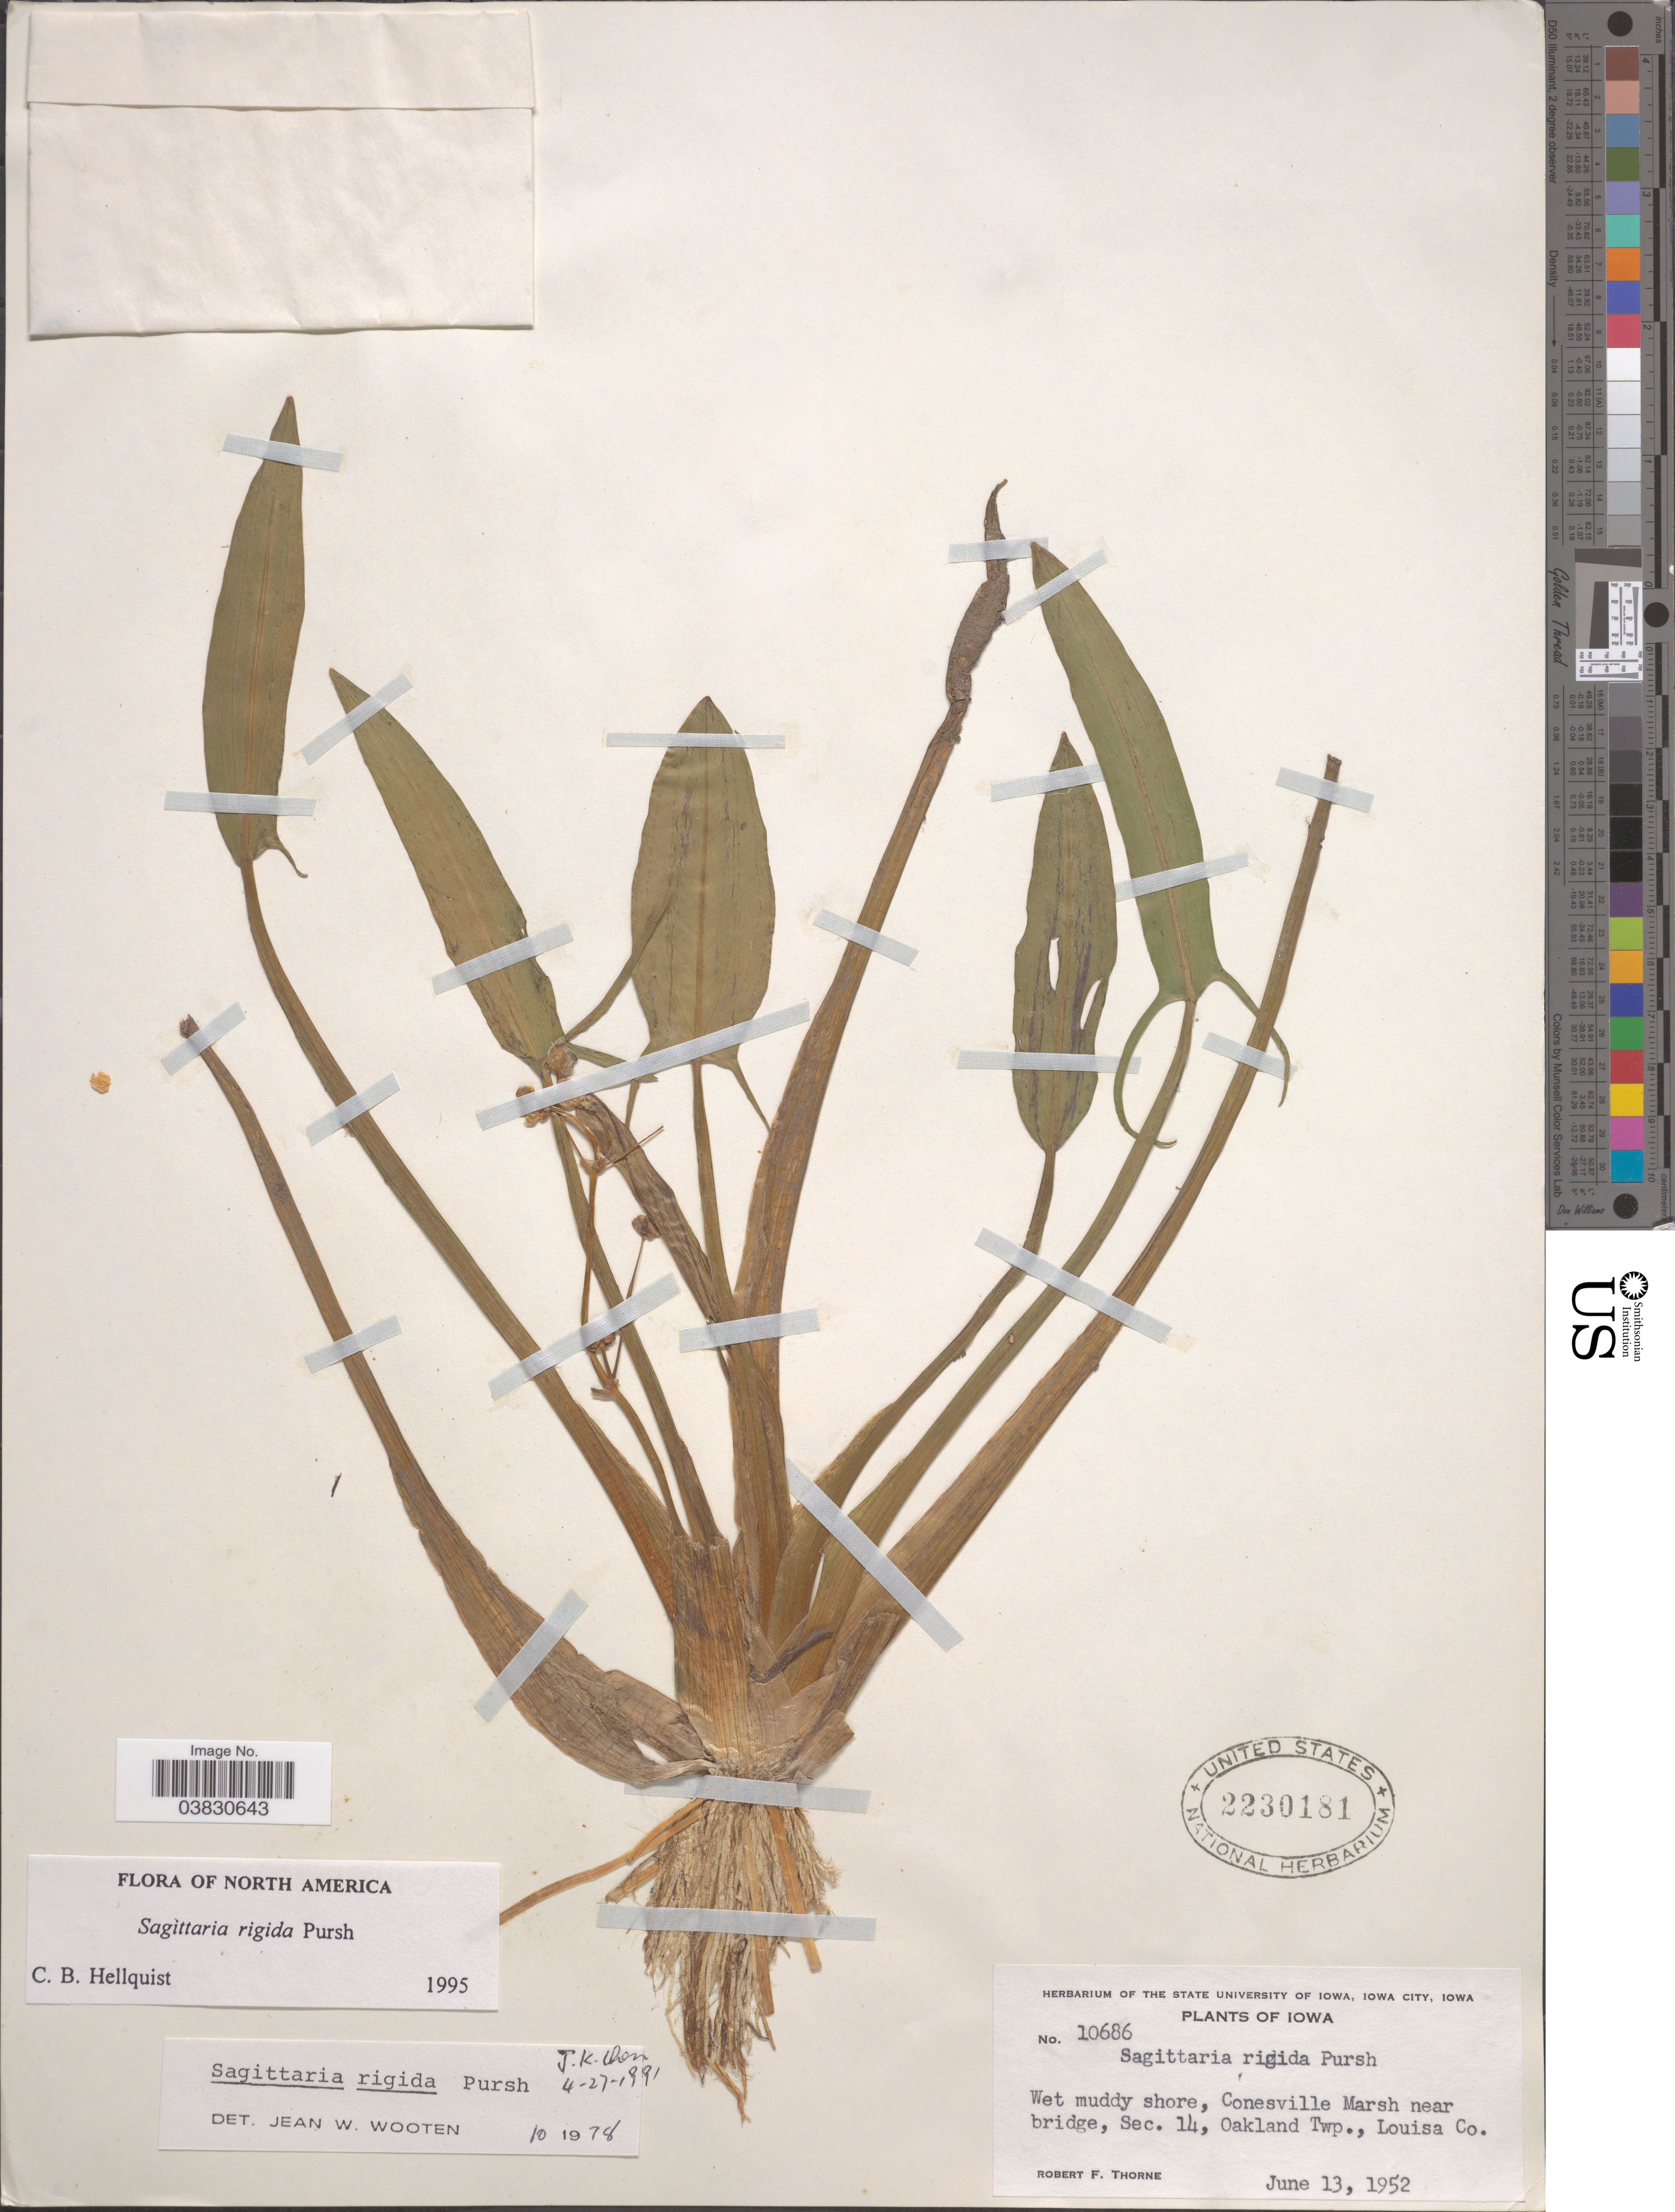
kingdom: Plantae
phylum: Tracheophyta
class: Liliopsida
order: Alismatales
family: Alismataceae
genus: Sagittaria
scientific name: Sagittaria rigida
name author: Pursh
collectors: R. F. Thorne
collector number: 10686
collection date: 1952-06-13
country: United States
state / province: Iowa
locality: Wet muddy shore, Conesville Marsh near bridge, Sec. 14, Oakland Twp., Louisa Co.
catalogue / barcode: US 2230181